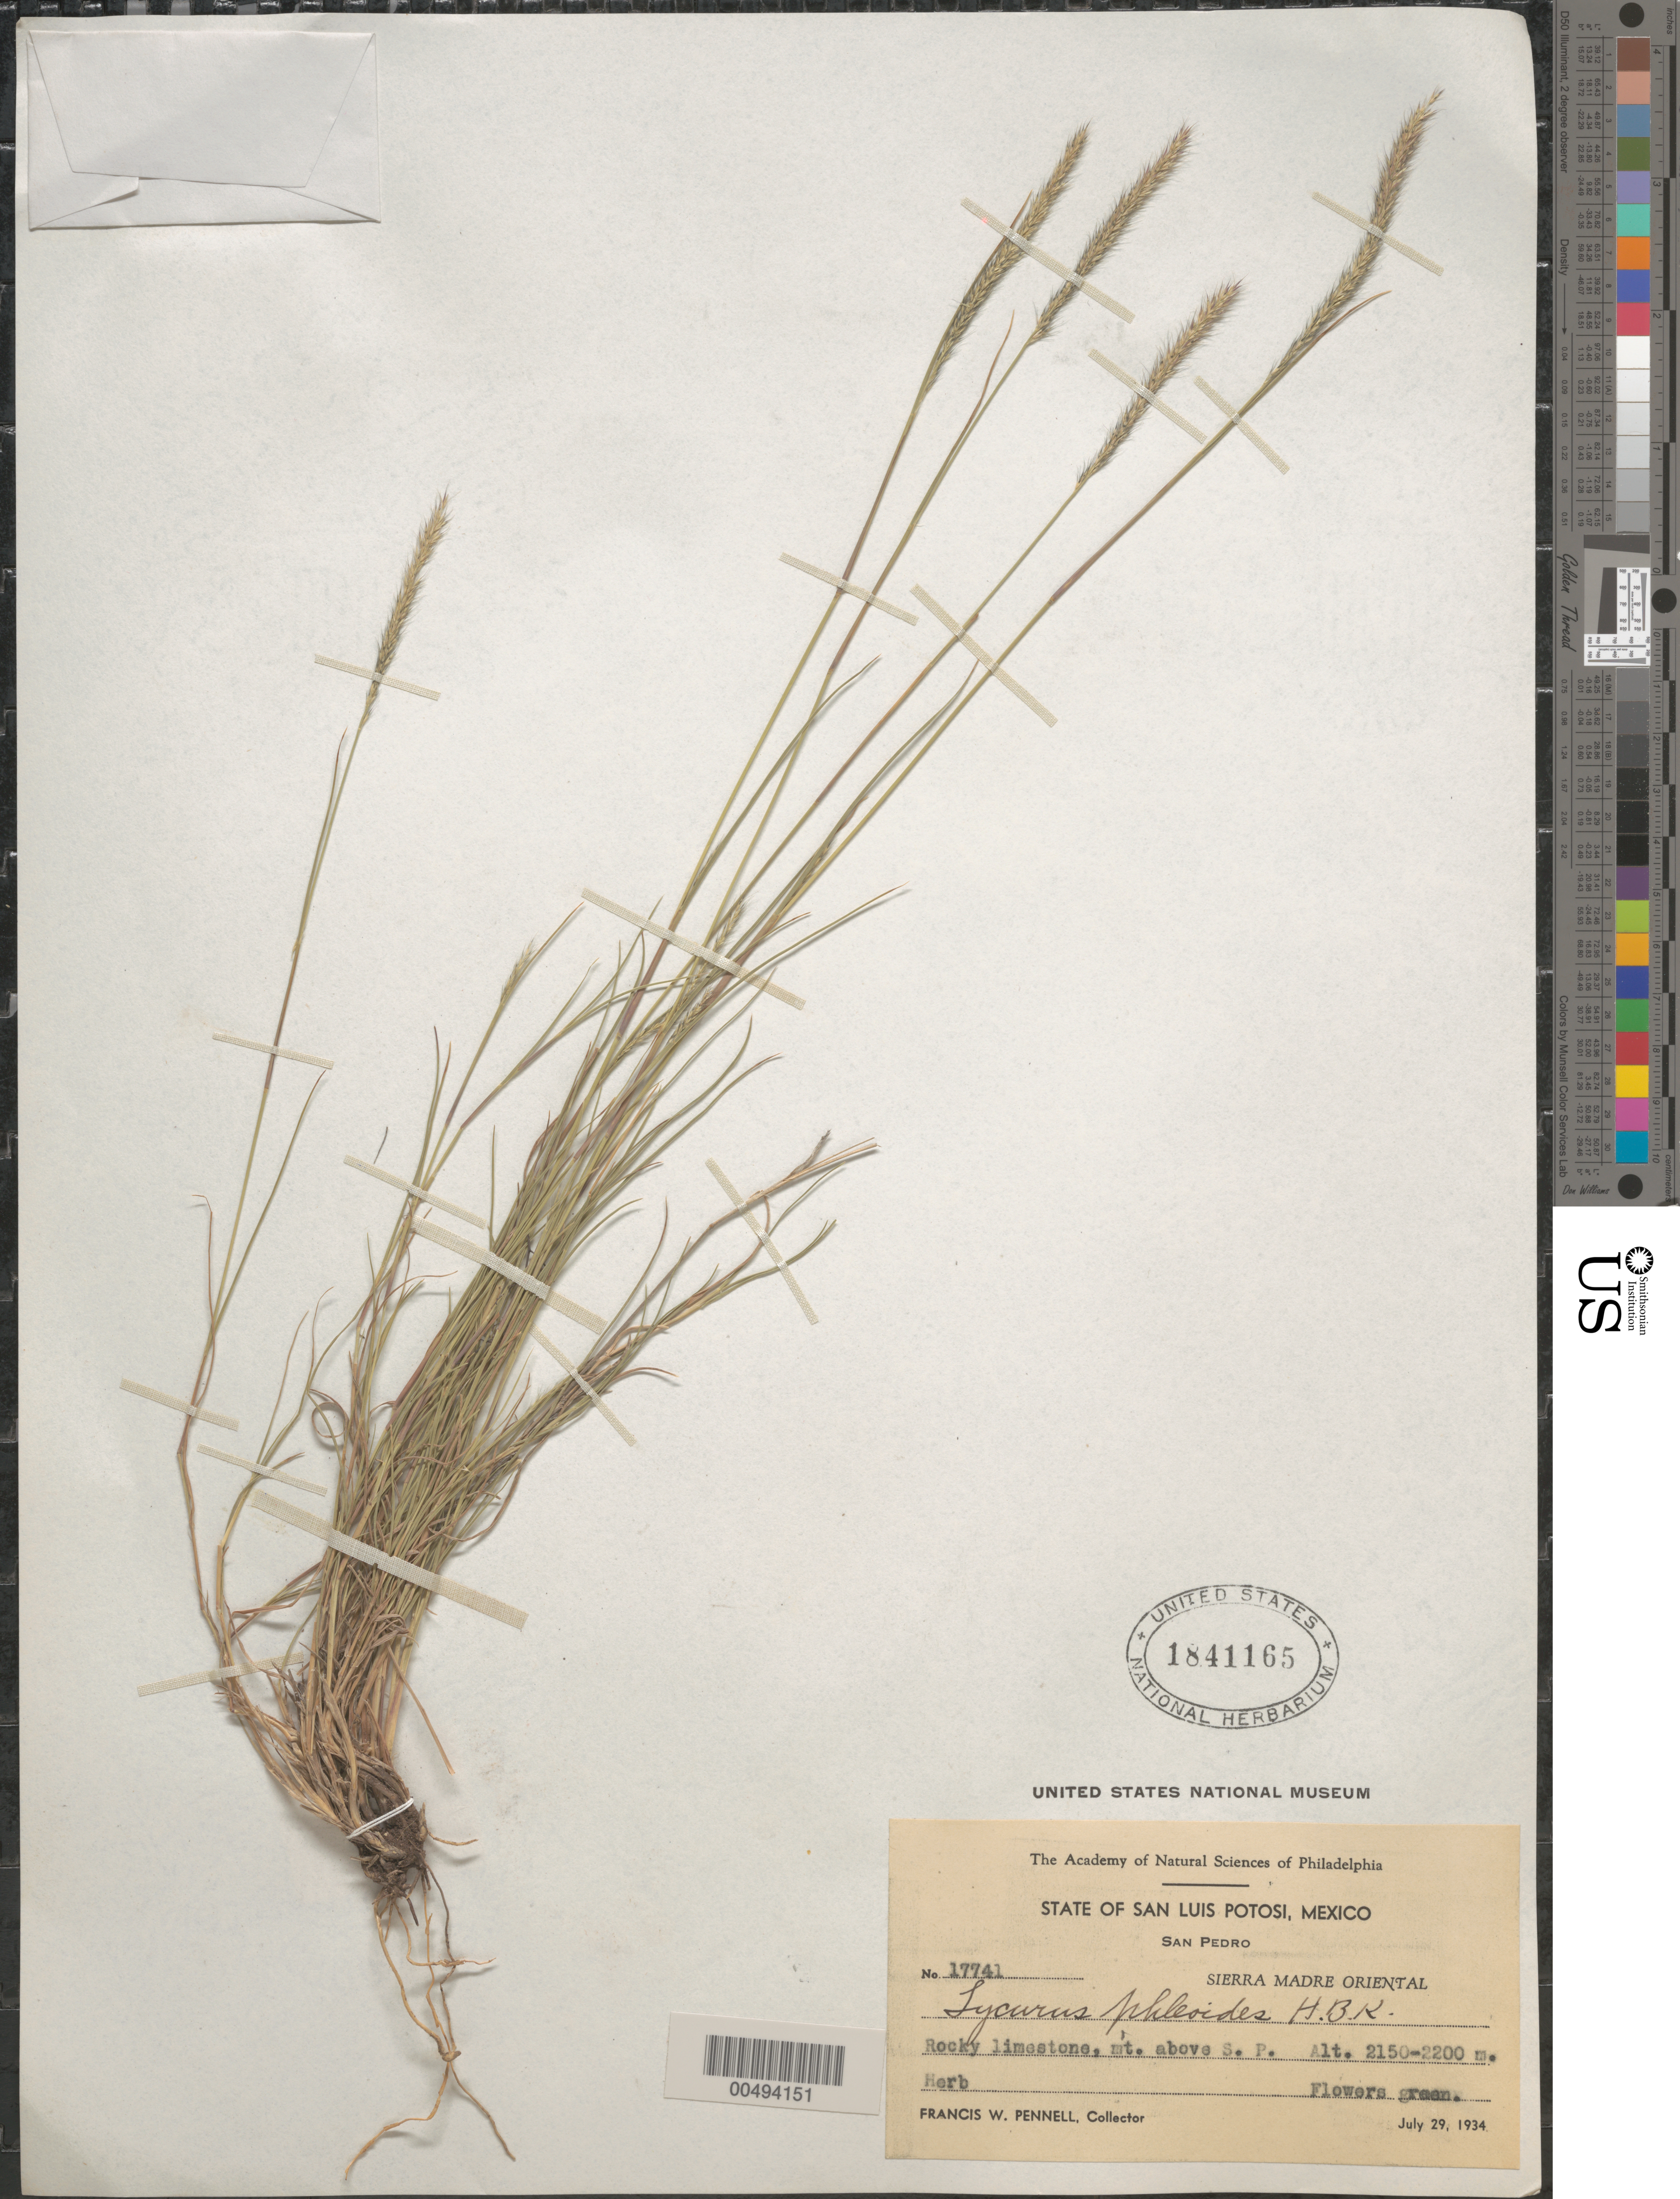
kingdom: Plantae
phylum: Tracheophyta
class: Liliopsida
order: Poales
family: Poaceae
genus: Lycurus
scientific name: Lycurus phleoides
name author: Kunth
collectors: F. W. Pennell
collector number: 17741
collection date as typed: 29 Jul 1934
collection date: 1934-07-29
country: Mexico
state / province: San Luis Potosi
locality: Mt above San Pedro, Sierra Madre Oriental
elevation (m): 2150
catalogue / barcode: US 1841165